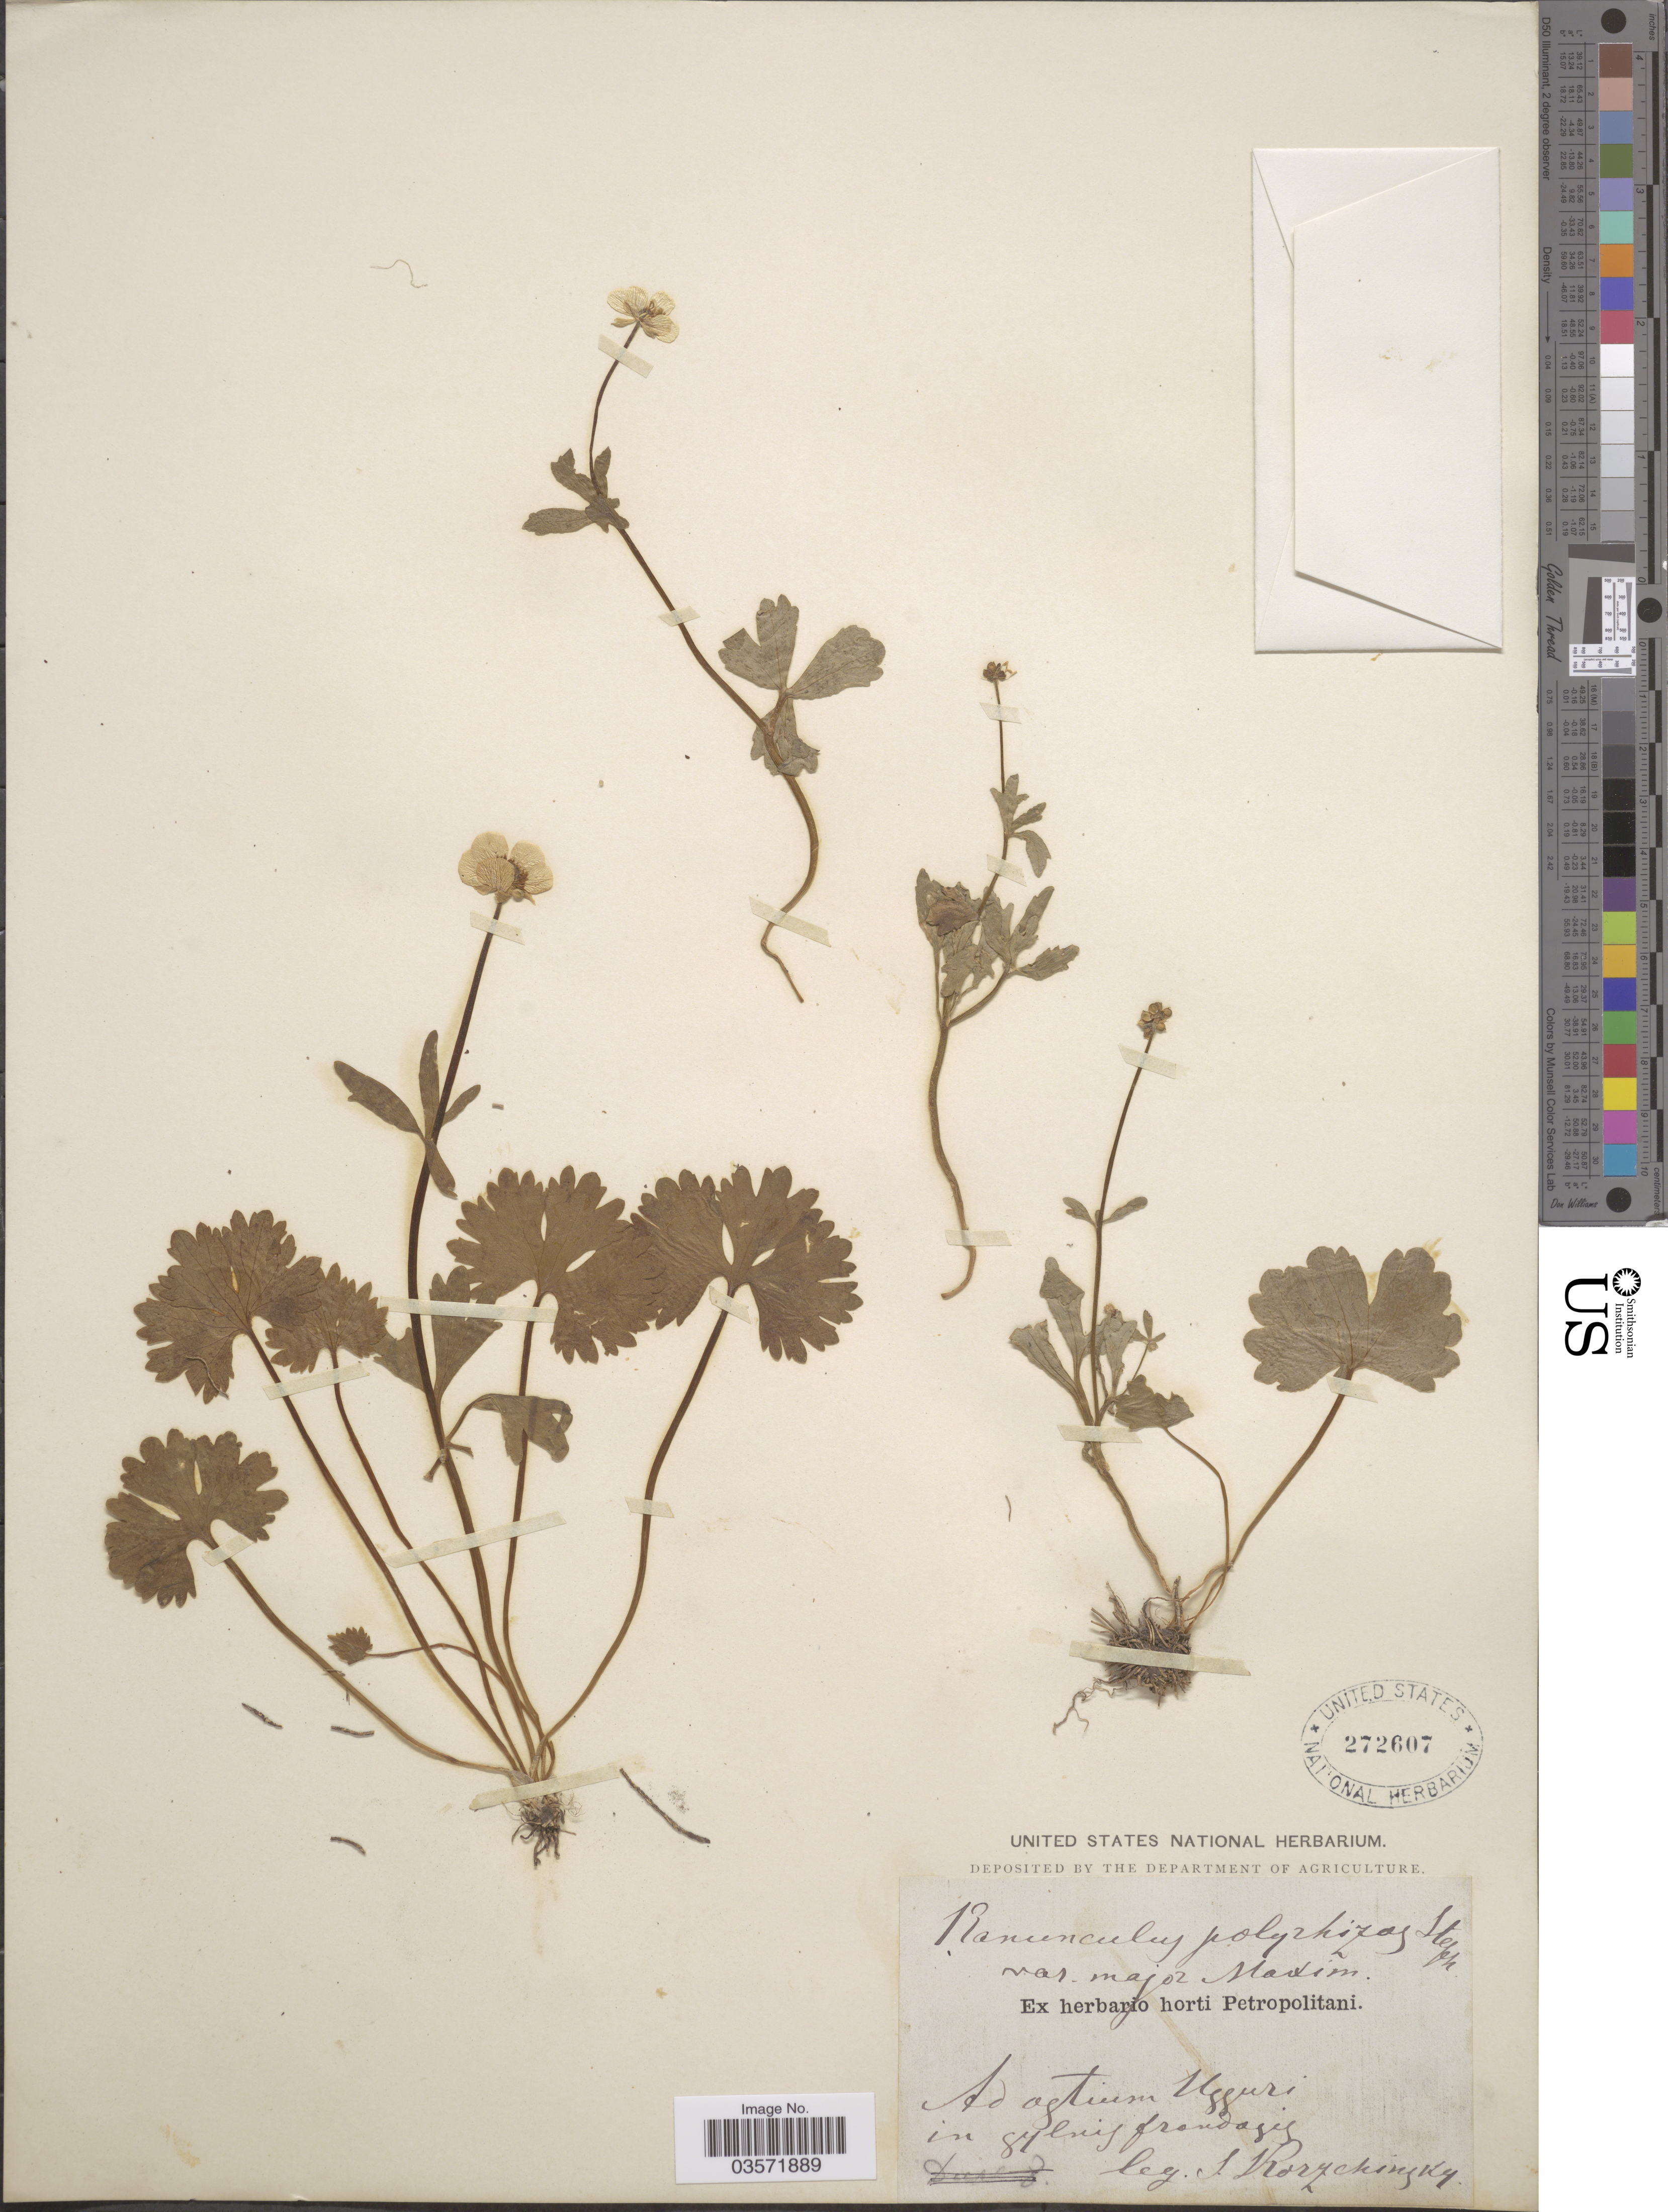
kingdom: Plantae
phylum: Tracheophyta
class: Magnoliopsida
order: Ranunculales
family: Ranunculaceae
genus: Ranunculus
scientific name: Ranunculus polyrhizus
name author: Soleir. ex Nyman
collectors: S. Korzchinsky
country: Russian Federation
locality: Ad ostium Ugguri in sylvis frondosis.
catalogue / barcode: US 272607